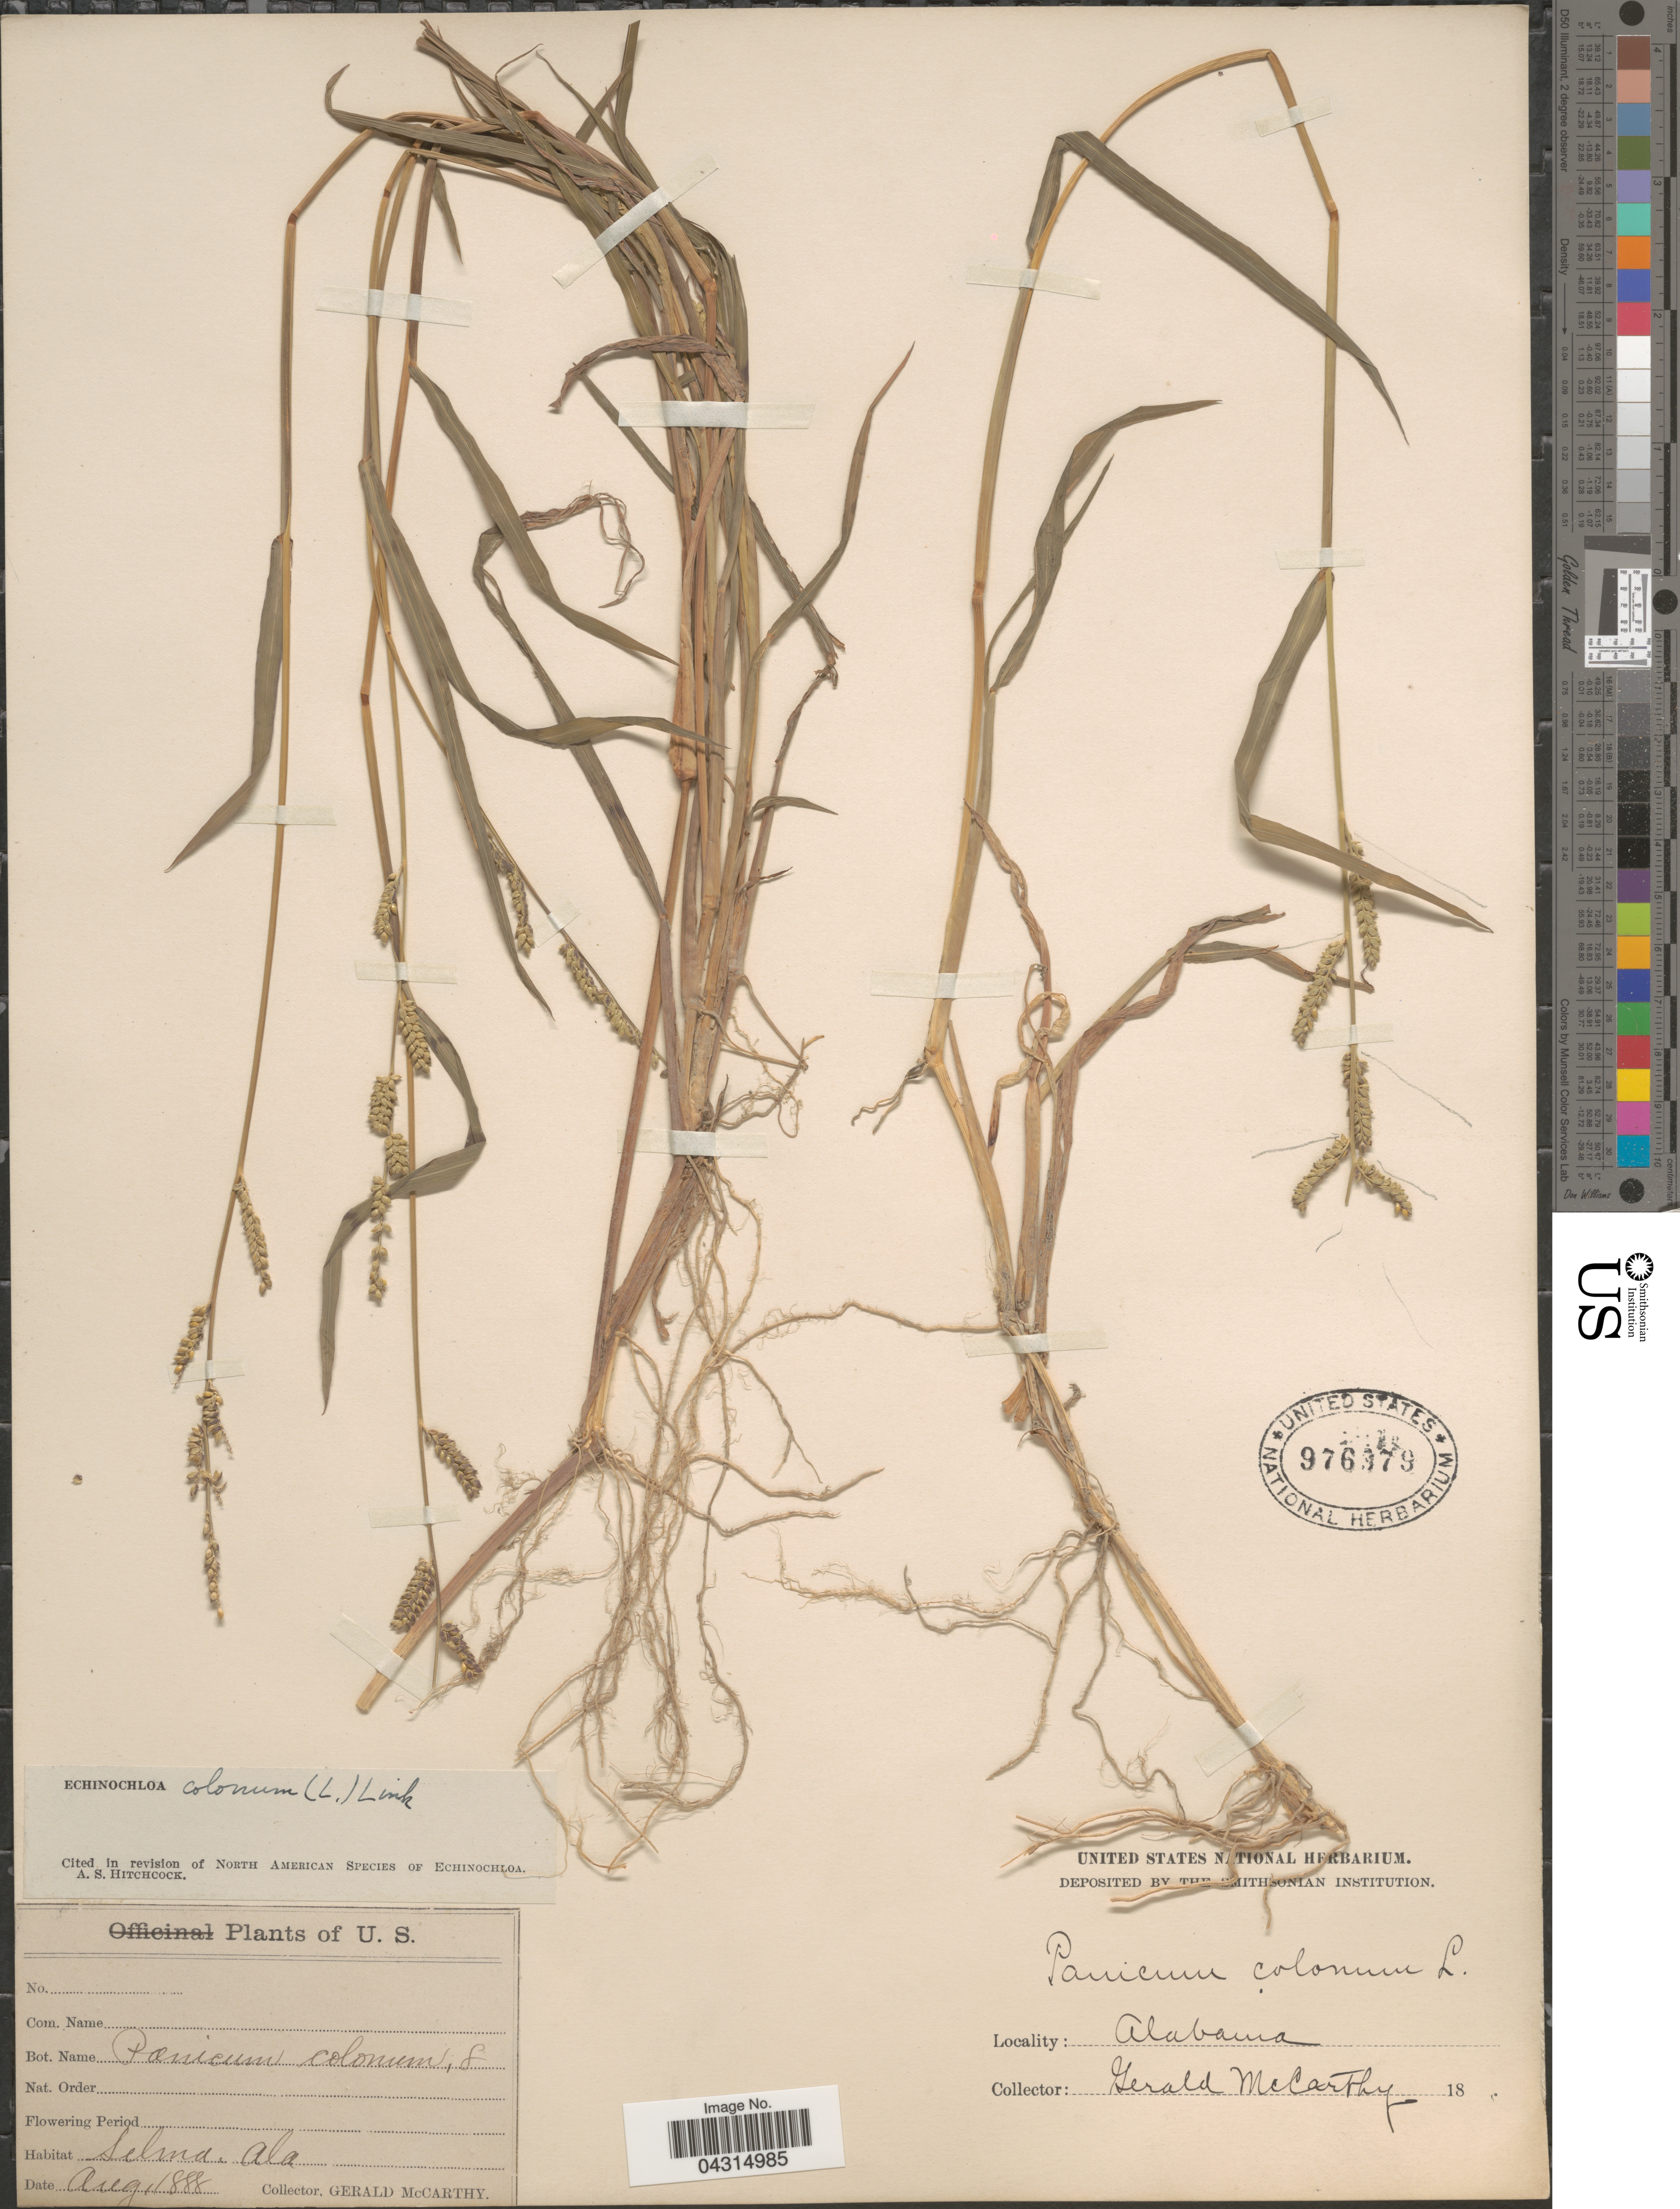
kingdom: Plantae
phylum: Tracheophyta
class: Liliopsida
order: Poales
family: Poaceae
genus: Echinochloa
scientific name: Echinochloa colona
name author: (L.) Link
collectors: G. McCarthy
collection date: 1888-08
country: United States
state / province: Alabama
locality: Selma.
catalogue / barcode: US 976379